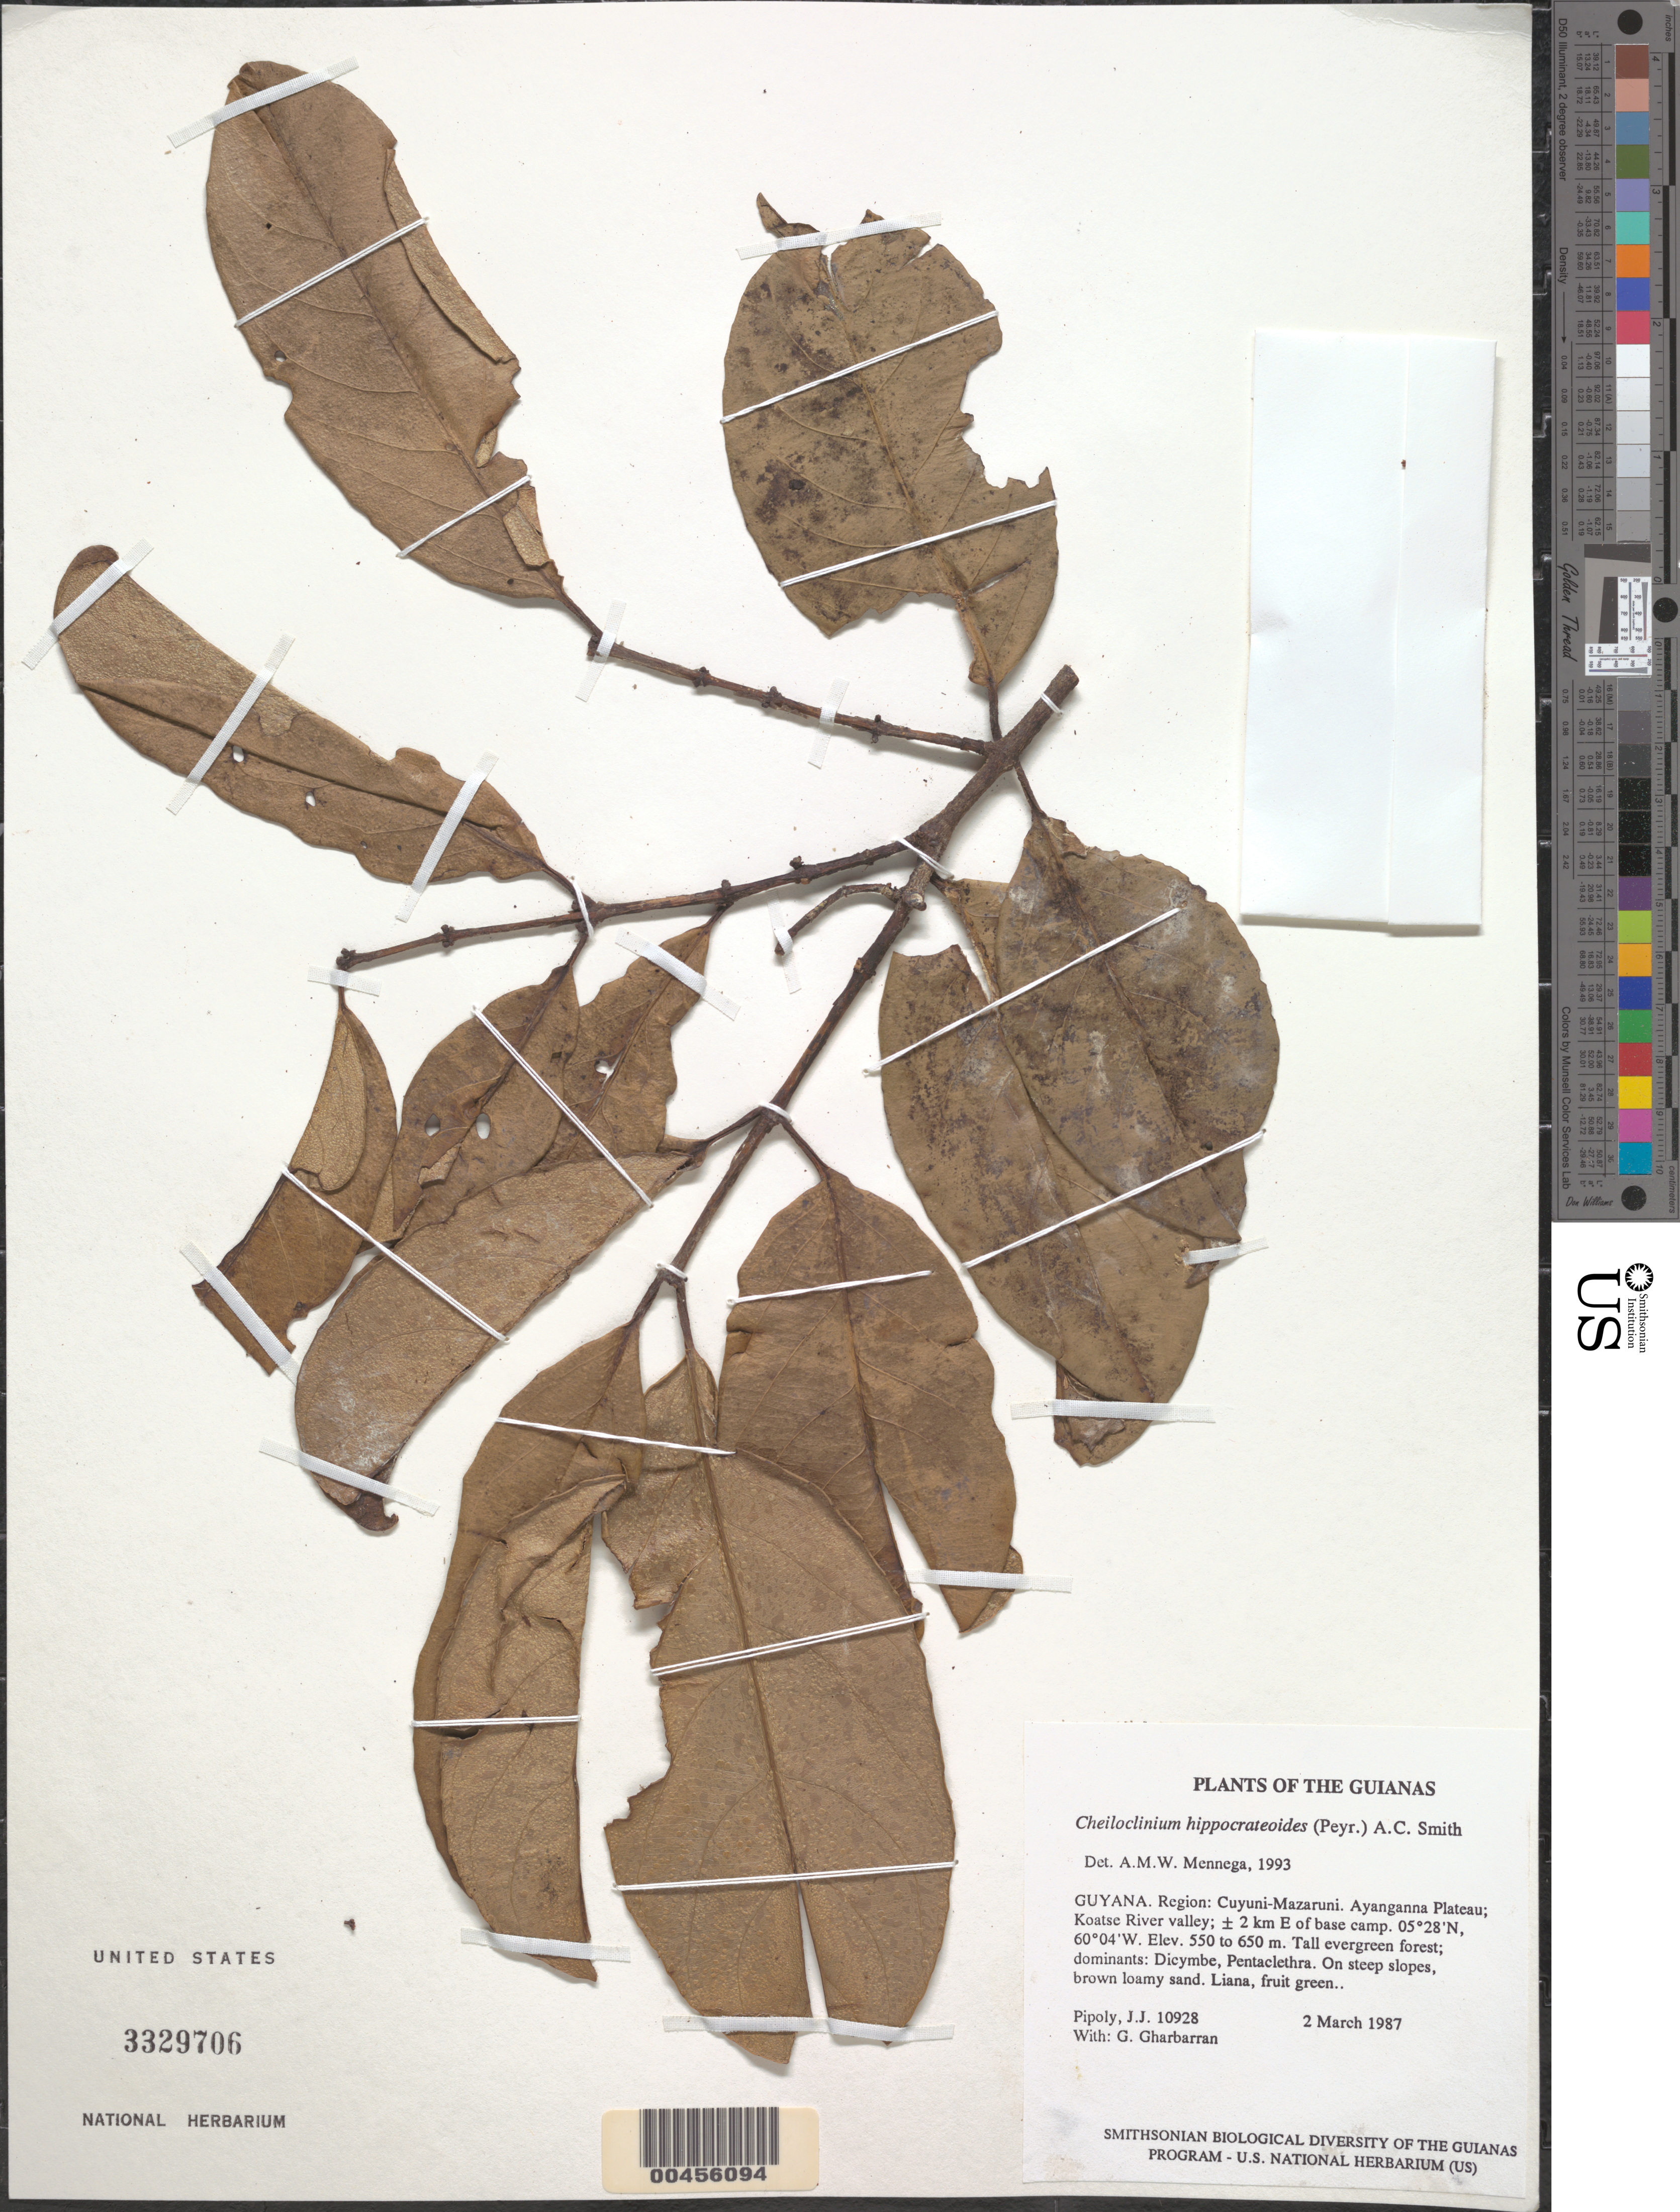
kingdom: Plantae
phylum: Tracheophyta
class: Magnoliopsida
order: Celastrales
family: Celastraceae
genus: Cheiloclinium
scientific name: Cheiloclinium hippocrateoides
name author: (Peyr.) A.C. Sm.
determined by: Mennega, A. M. W.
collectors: J. J. Pipoly & G. Gharbarran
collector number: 10928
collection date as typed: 2 March 1987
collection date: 1987-03-02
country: Guyana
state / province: Cuyuni-Mazaruni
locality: Ayanganna Plateau; Koatse River valley; ± 2 km E of base camp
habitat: Tall evergreen forest; dominants: Dicymbe, Pentaclethra. On steep slopes, brown loamy sand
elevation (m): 550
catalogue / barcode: US 3329706